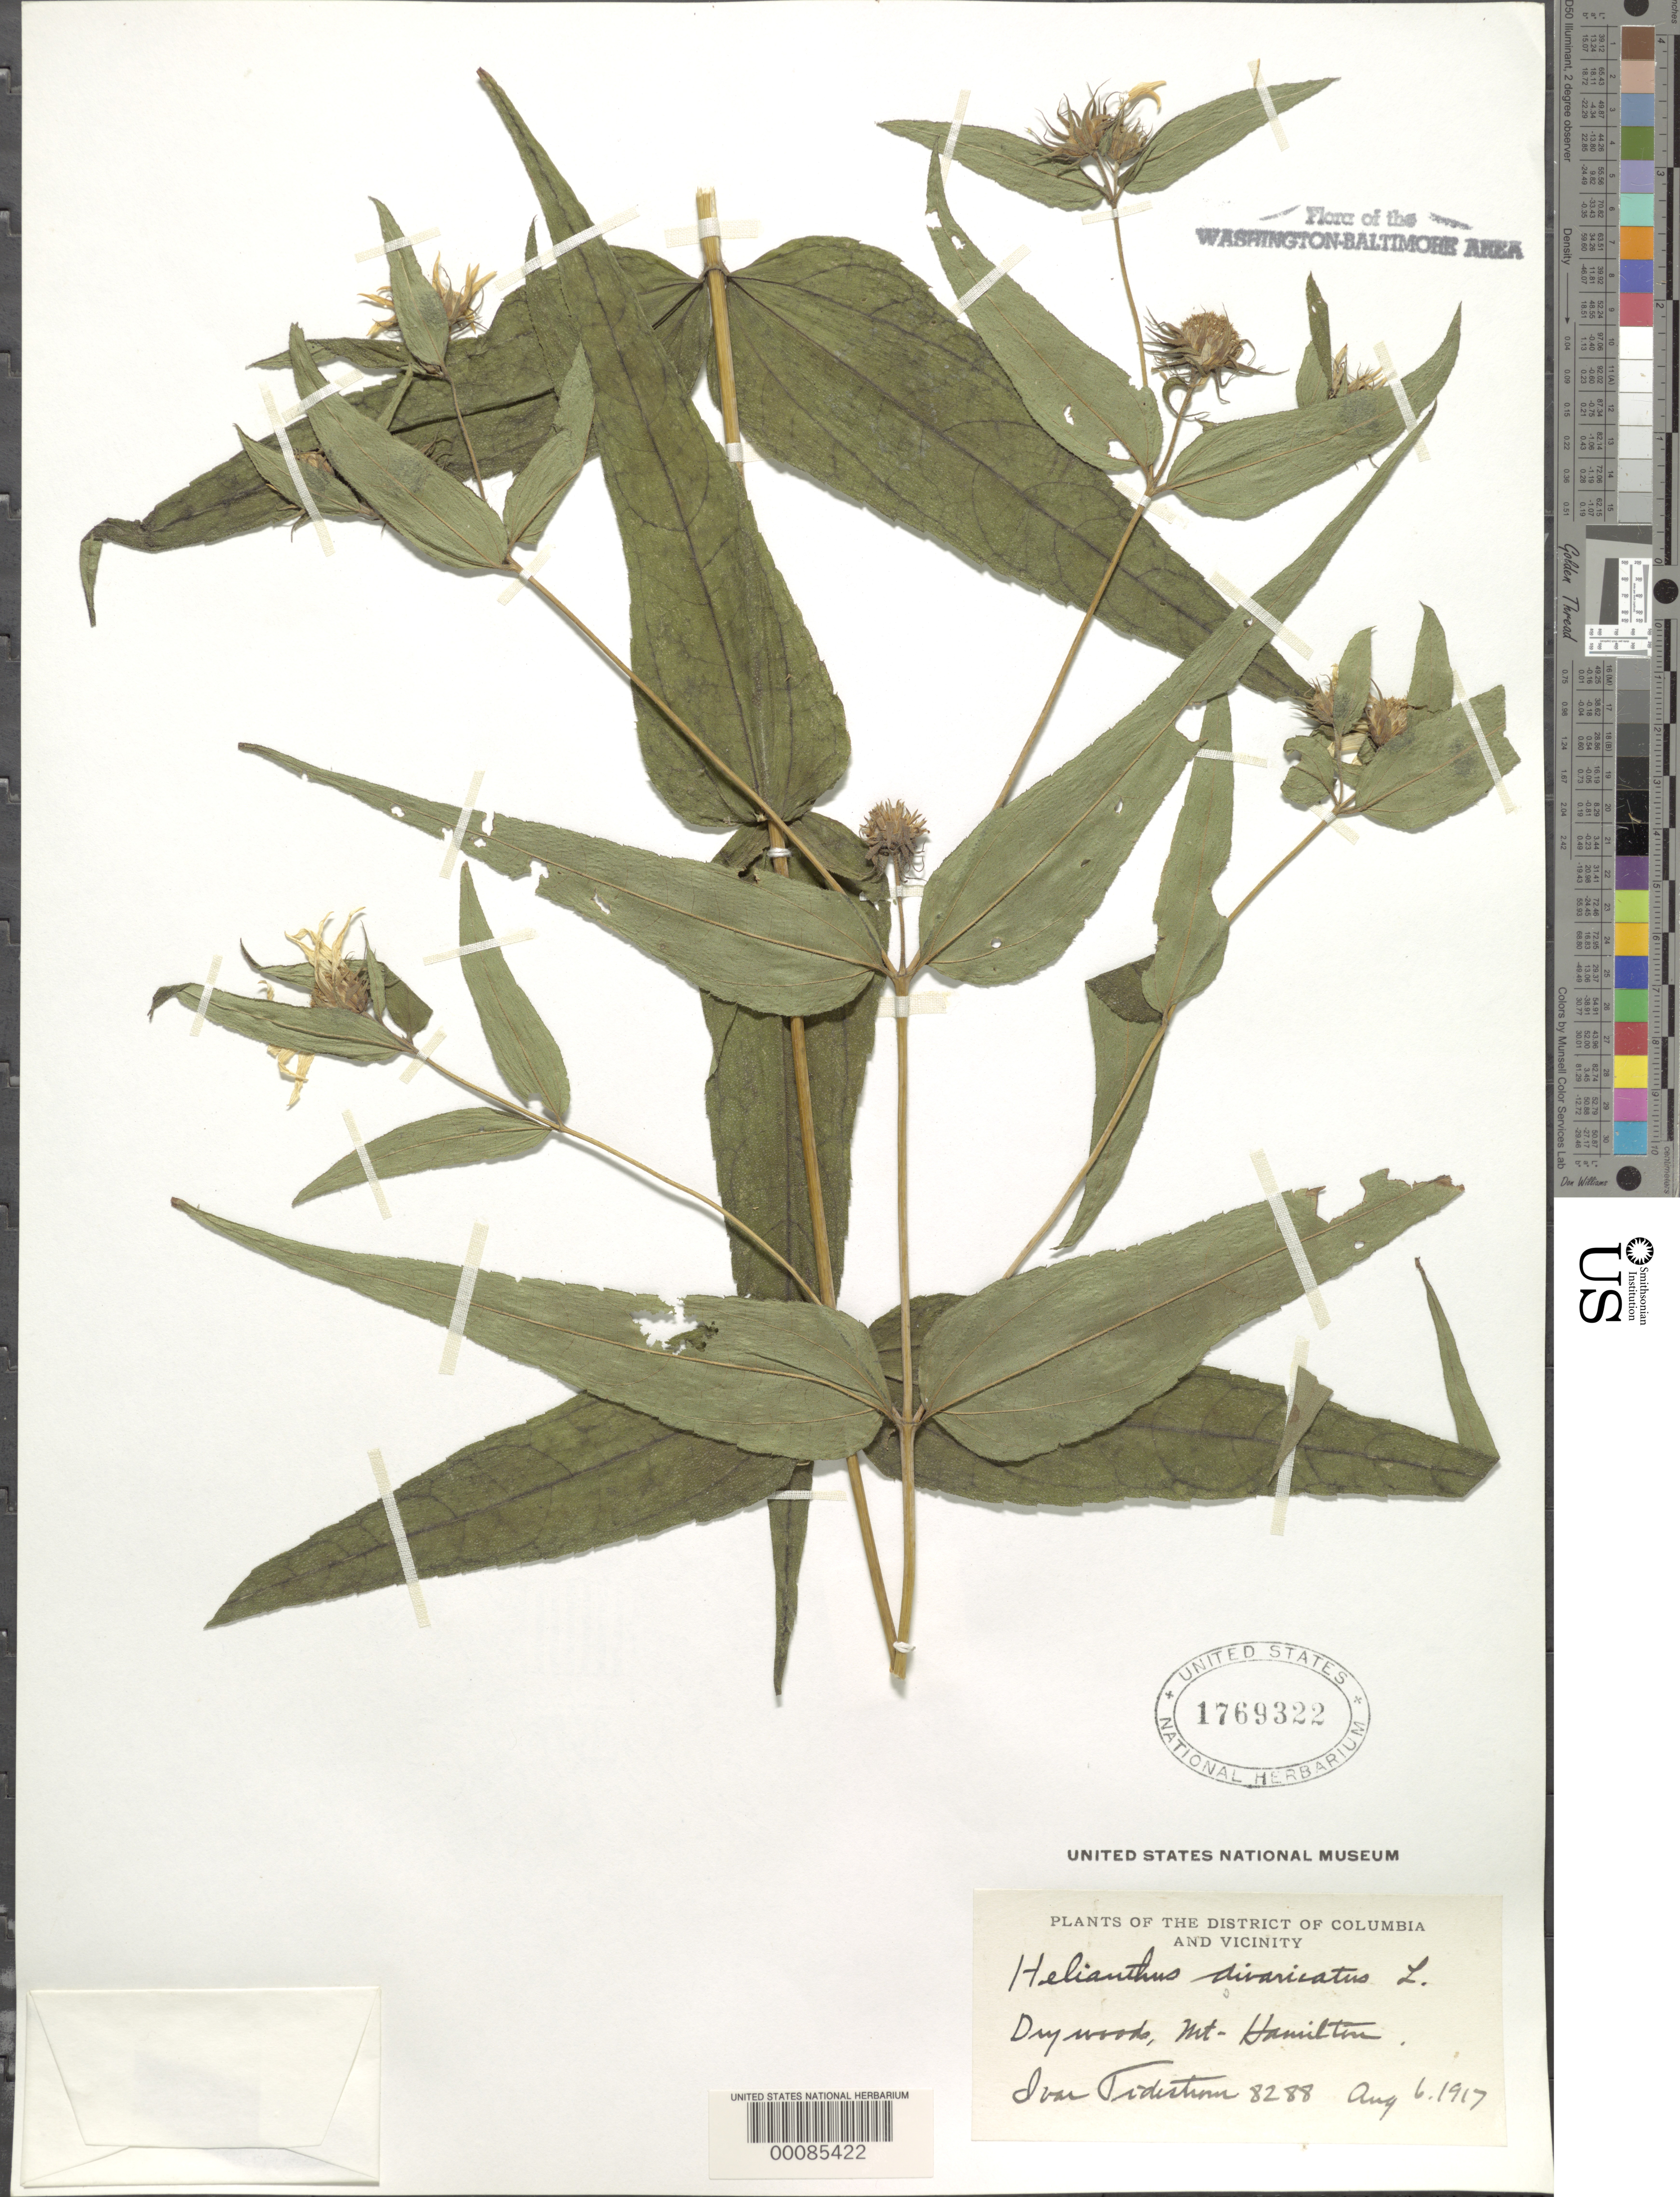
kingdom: Plantae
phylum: Tracheophyta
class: Magnoliopsida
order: Asterales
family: Asteraceae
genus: Helianthus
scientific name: Helianthus divaricatus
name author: L.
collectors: I. F. Tidestrom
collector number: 8288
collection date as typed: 06 Aug 1917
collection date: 1917-08-06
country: United States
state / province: District of Columbia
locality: Mount Hamilton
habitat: Dry woods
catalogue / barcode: US 1769322